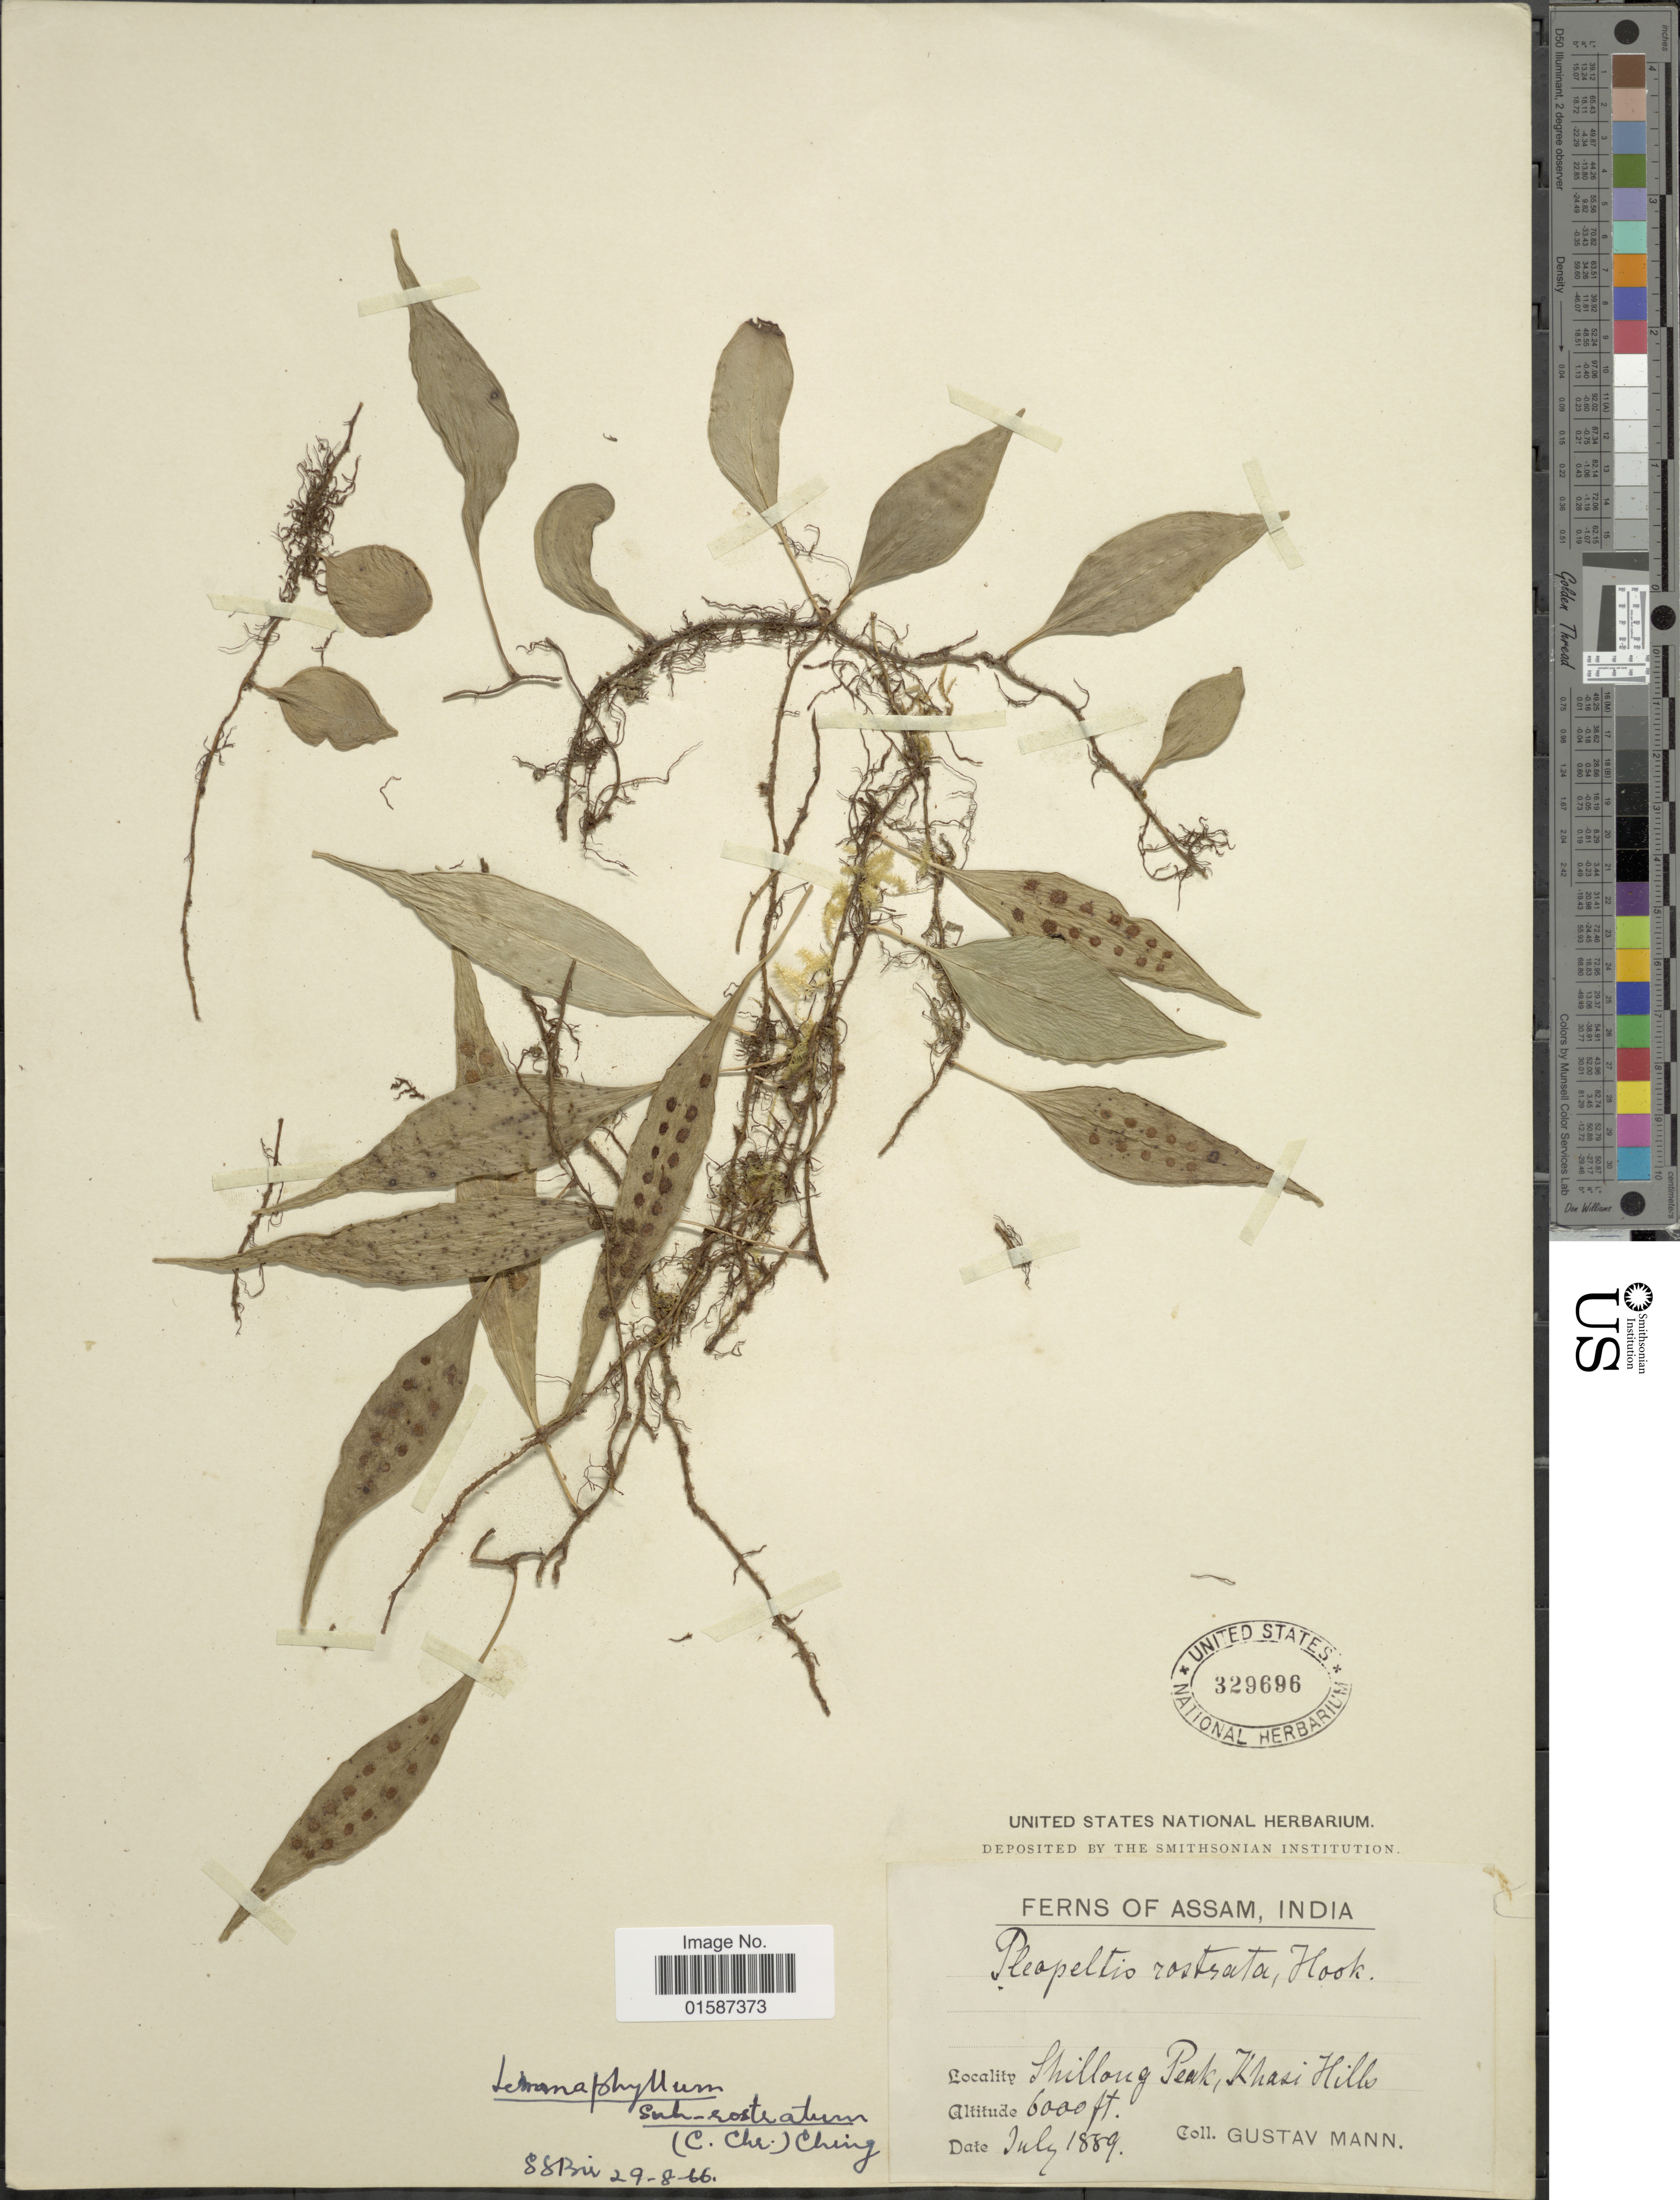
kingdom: Plantae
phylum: Tracheophyta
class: Polypodiopsida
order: Polypodiales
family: Polypodiaceae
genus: Lemmaphyllum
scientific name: Lemmaphyllum subrostratum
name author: (C. Chr.) Ching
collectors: G. Mann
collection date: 1889-07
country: India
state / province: Meghalaya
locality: Assam, Shillong Peak, Khasi Hills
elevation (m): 1829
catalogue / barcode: US 329696